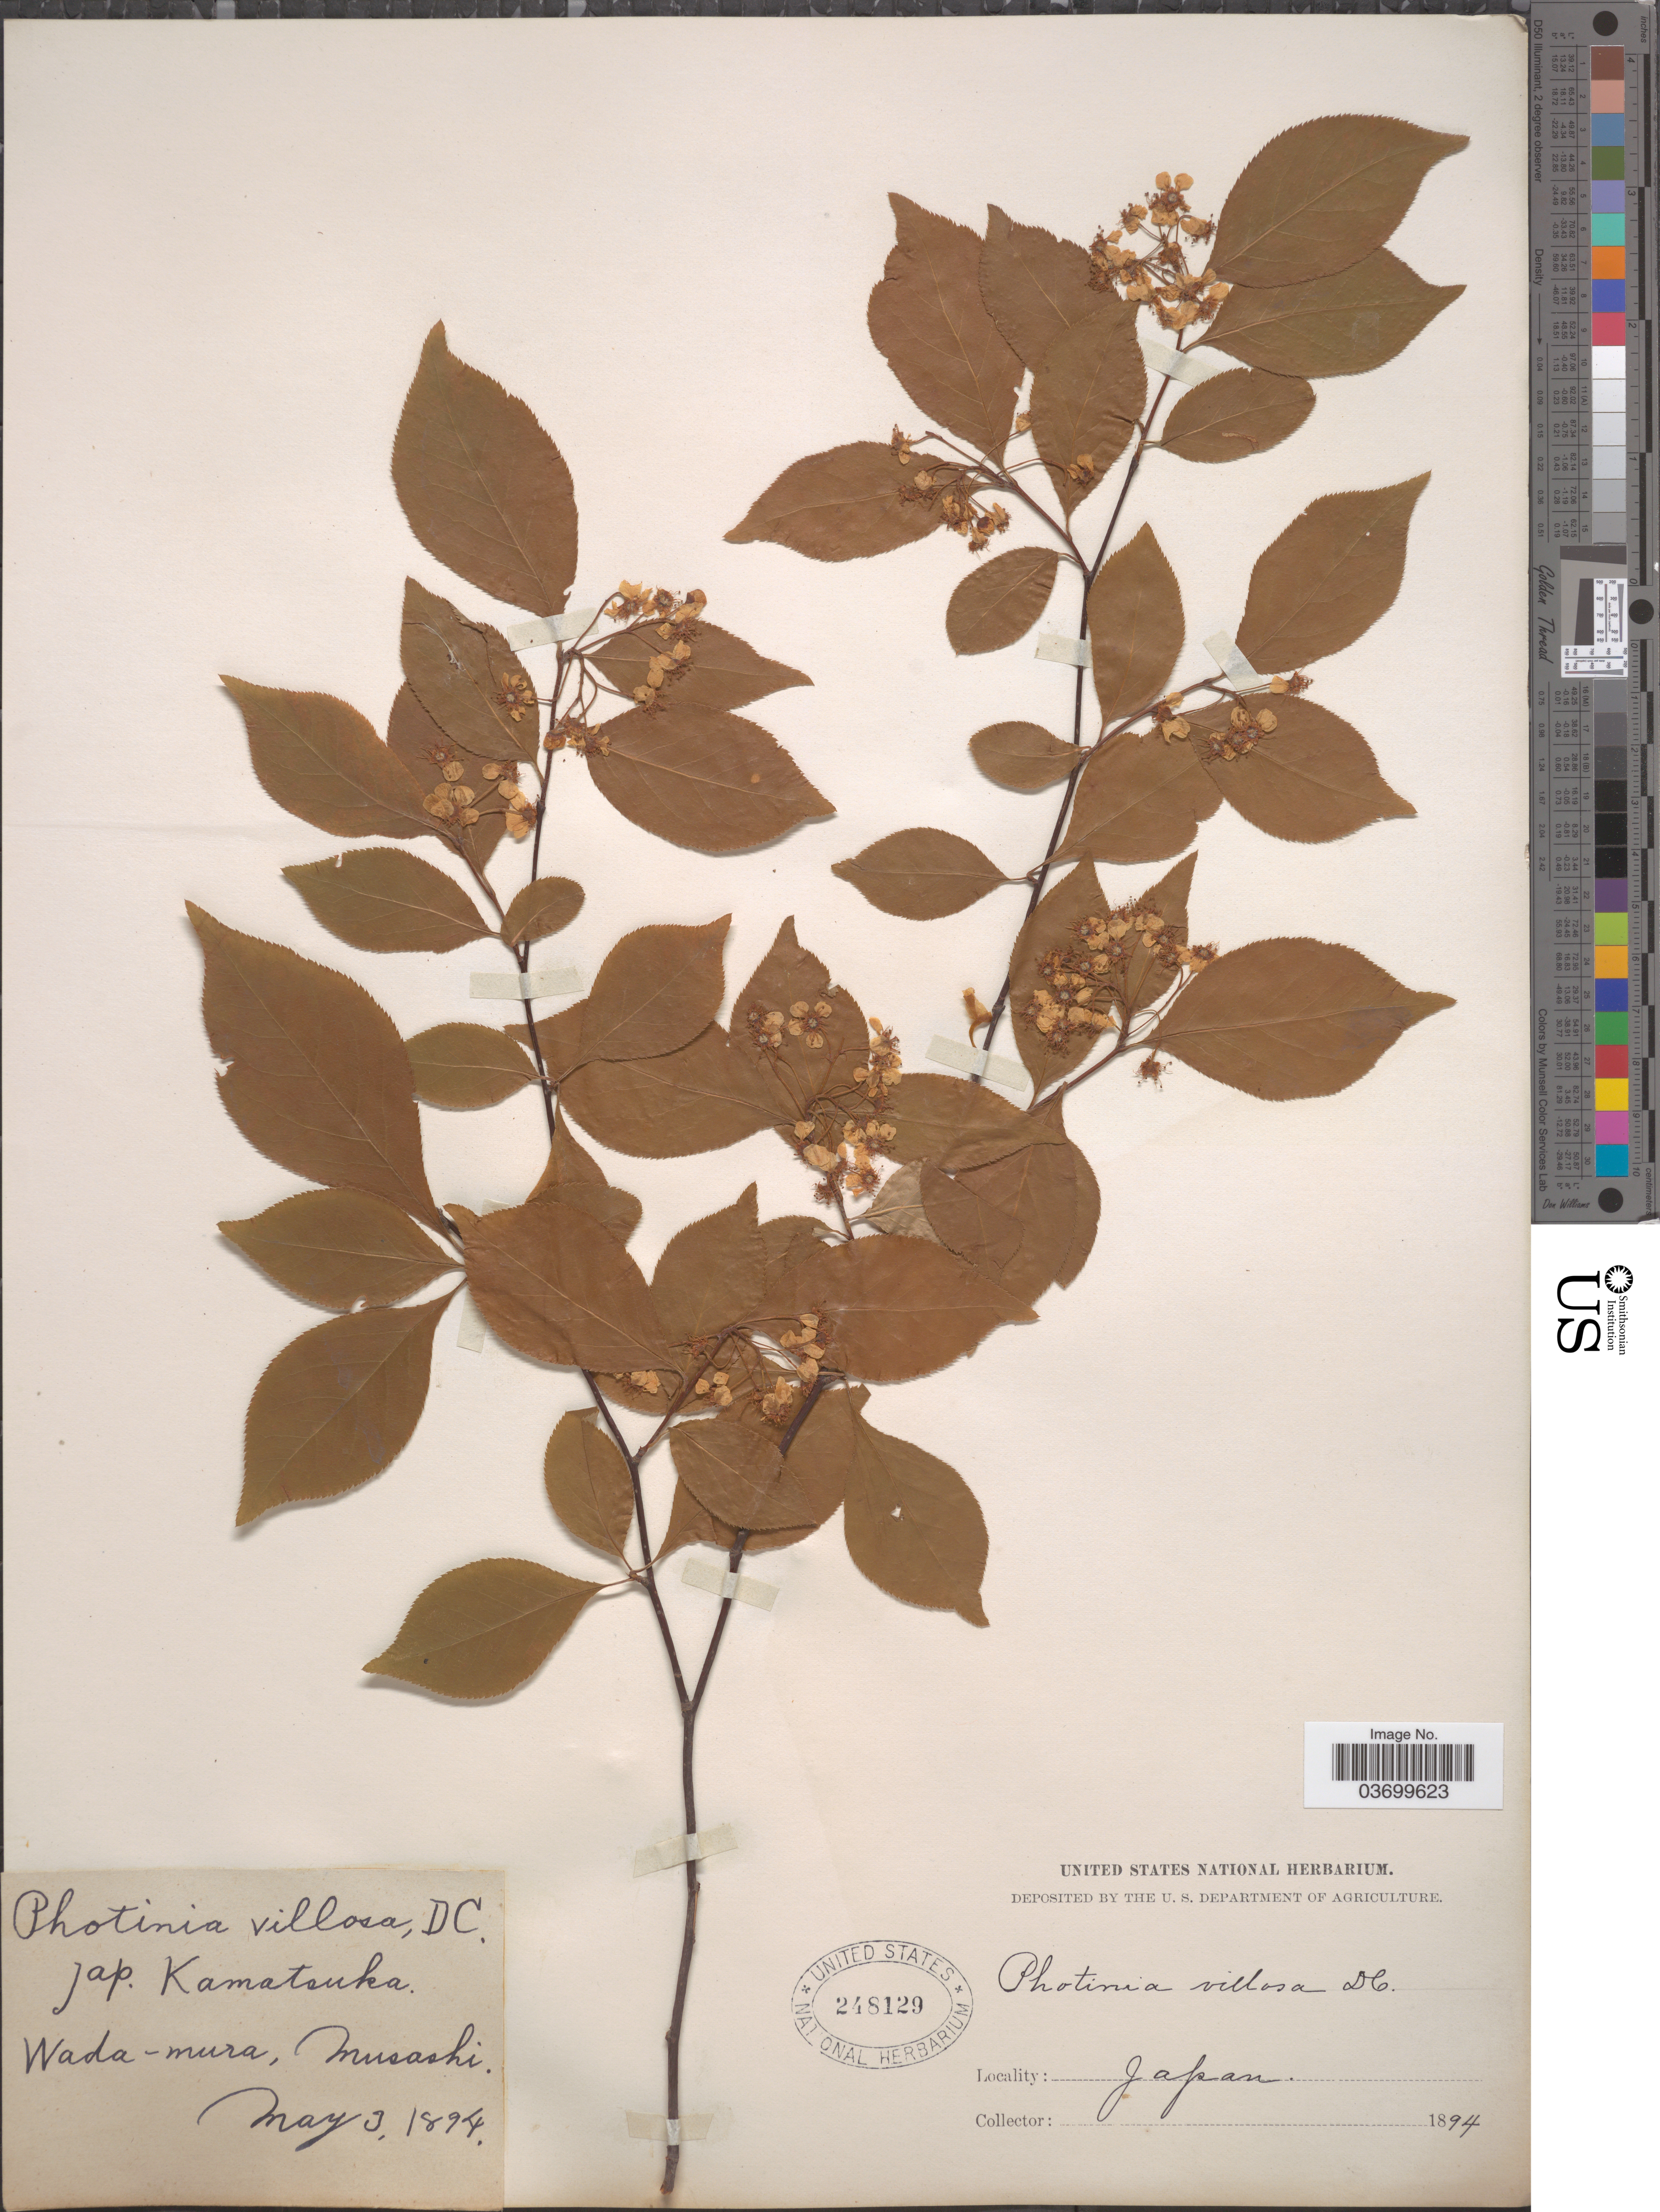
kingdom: Plantae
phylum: Tracheophyta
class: Magnoliopsida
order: Rosales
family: Rosaceae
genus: Photinia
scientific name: Photinia villosa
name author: (DC.) Thunb.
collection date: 1894-05-03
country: Japan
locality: Wada-mura, Musashi.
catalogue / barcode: US 248129